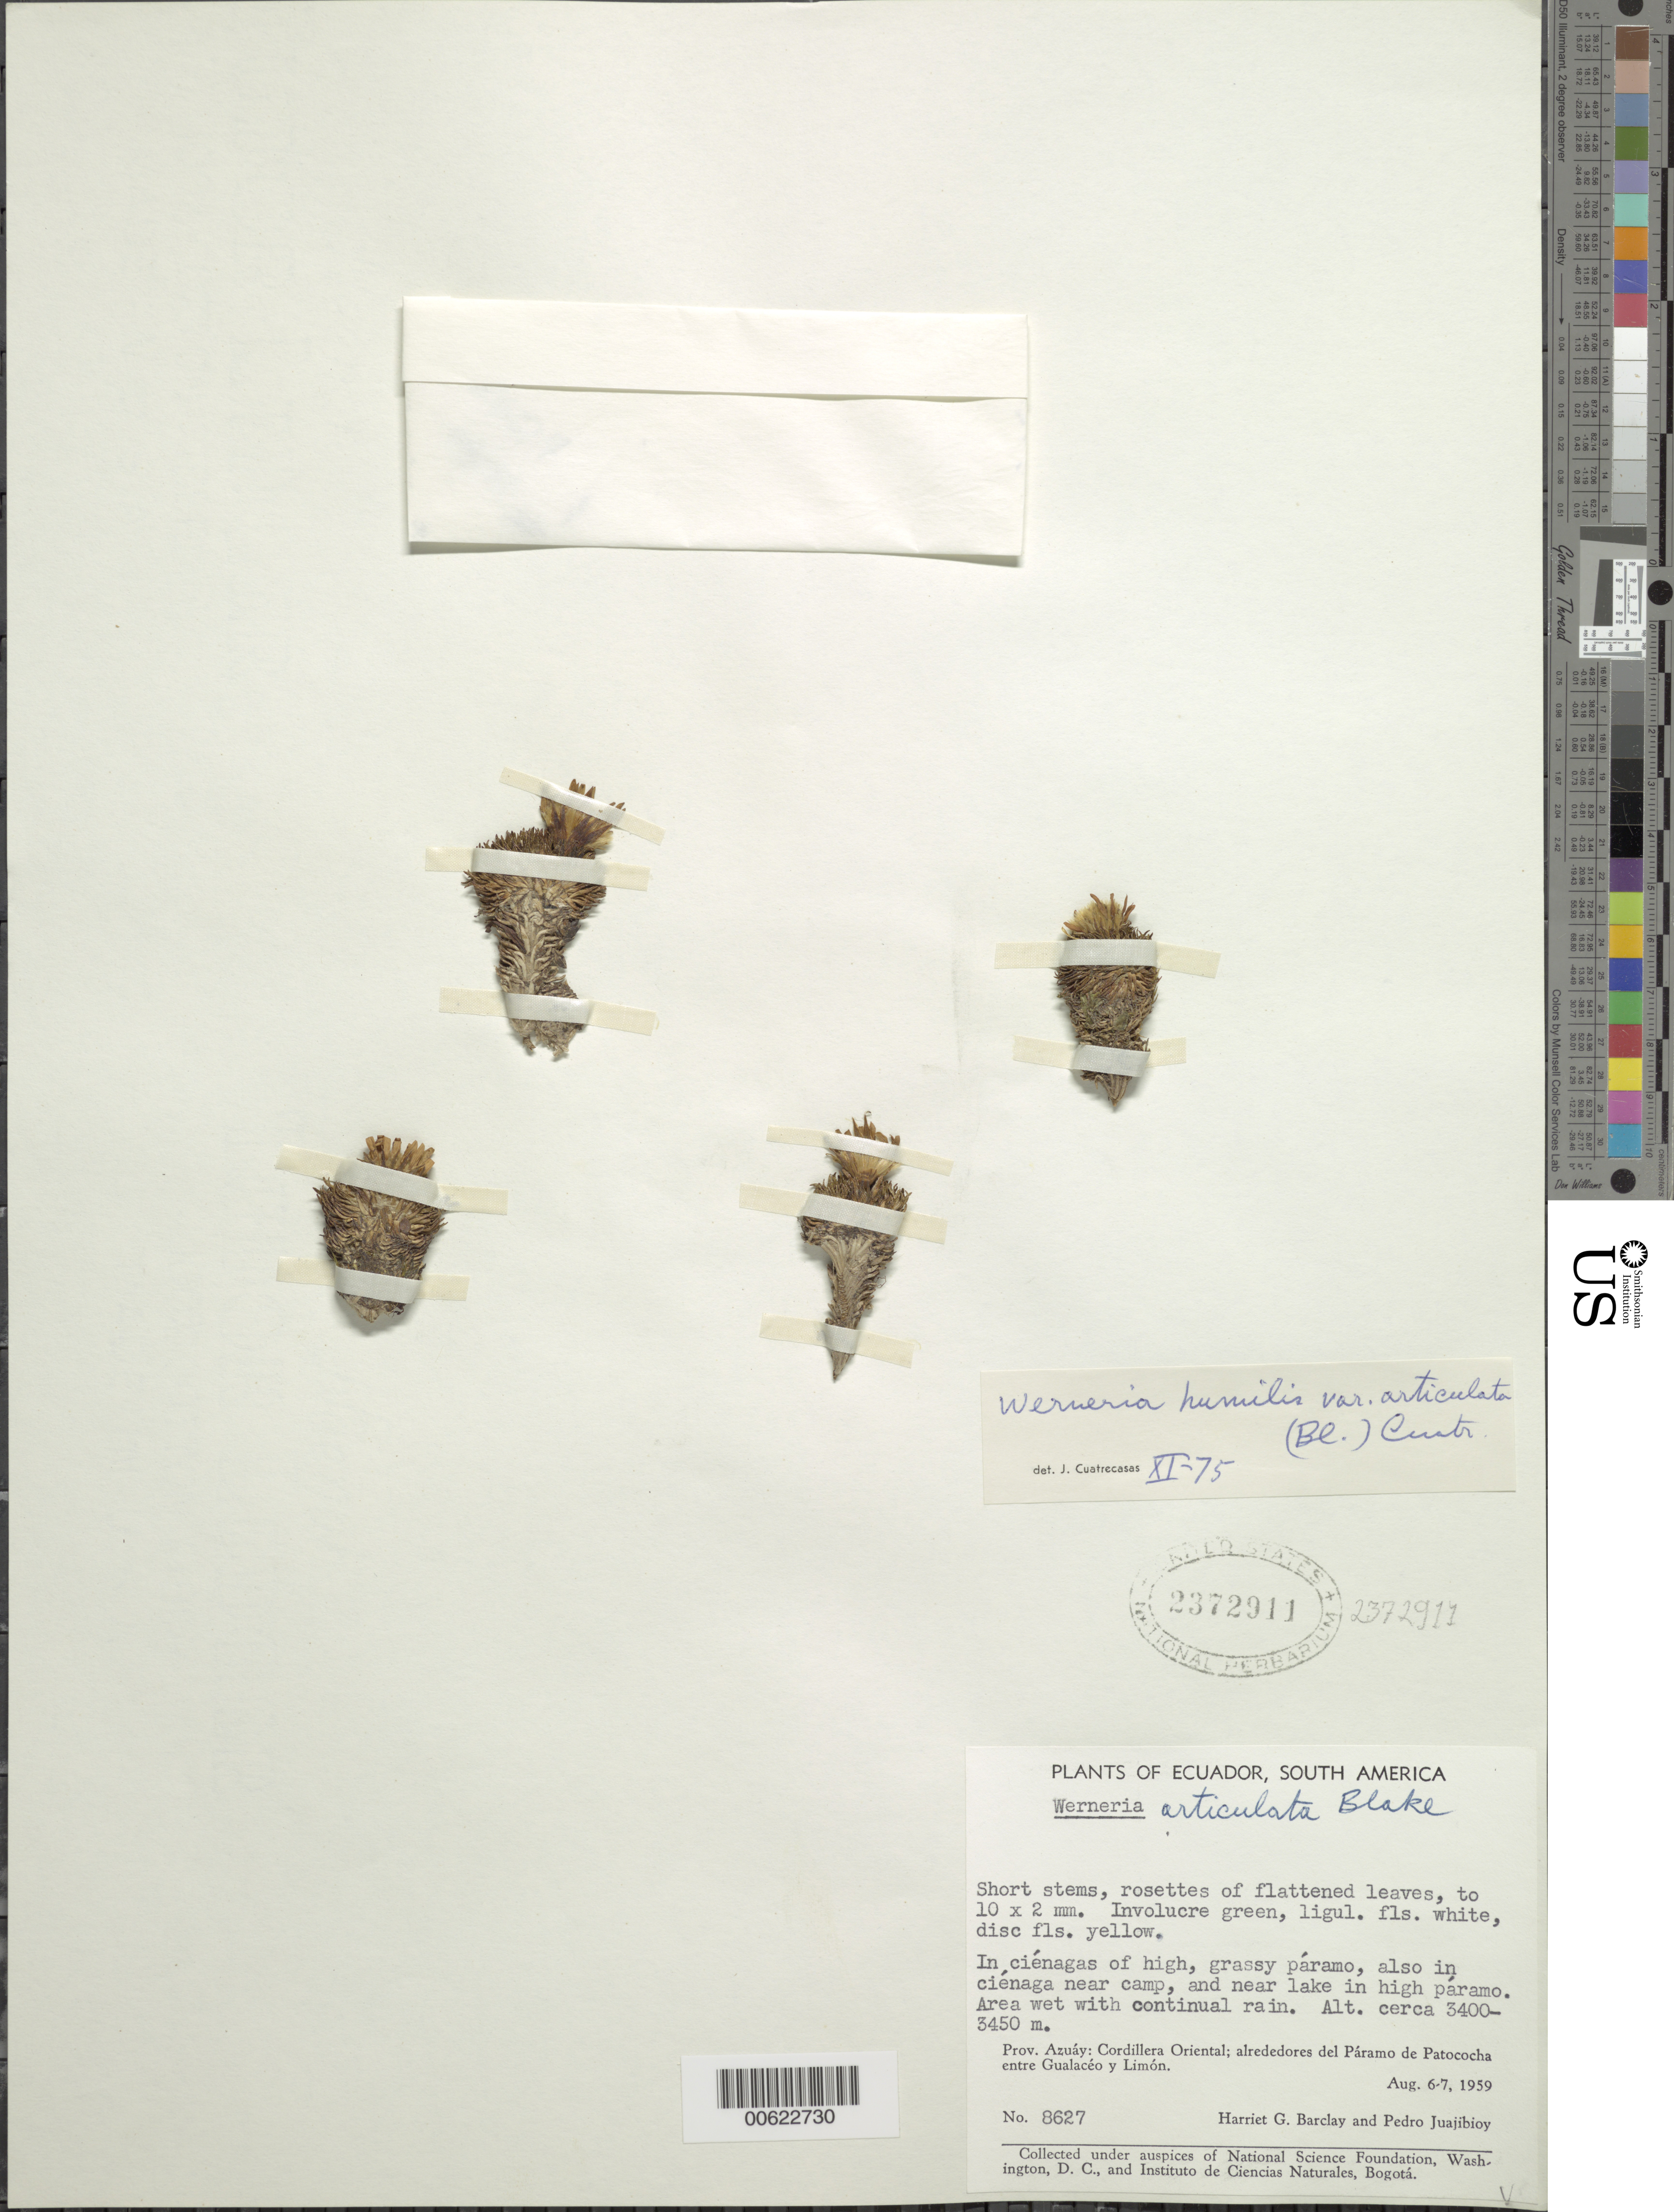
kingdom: Plantae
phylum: Tracheophyta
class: Magnoliopsida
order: Asterales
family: Asteraceae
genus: Xenophyllum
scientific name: Xenophyllum humile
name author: (Kunth) V.A. Funk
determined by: Funk, Vicki A., (BOT), Smithsonian Institution - National Museum of Natural History (UNITED STATES)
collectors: H. G. Barclay & P. Juajibioy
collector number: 8627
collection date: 1959-08-06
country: Ecuador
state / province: Azuay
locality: Cordillera Oriental, alrededores del paramo de Patococha, entre Gualacéo y Limon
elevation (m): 34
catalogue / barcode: US 2372911